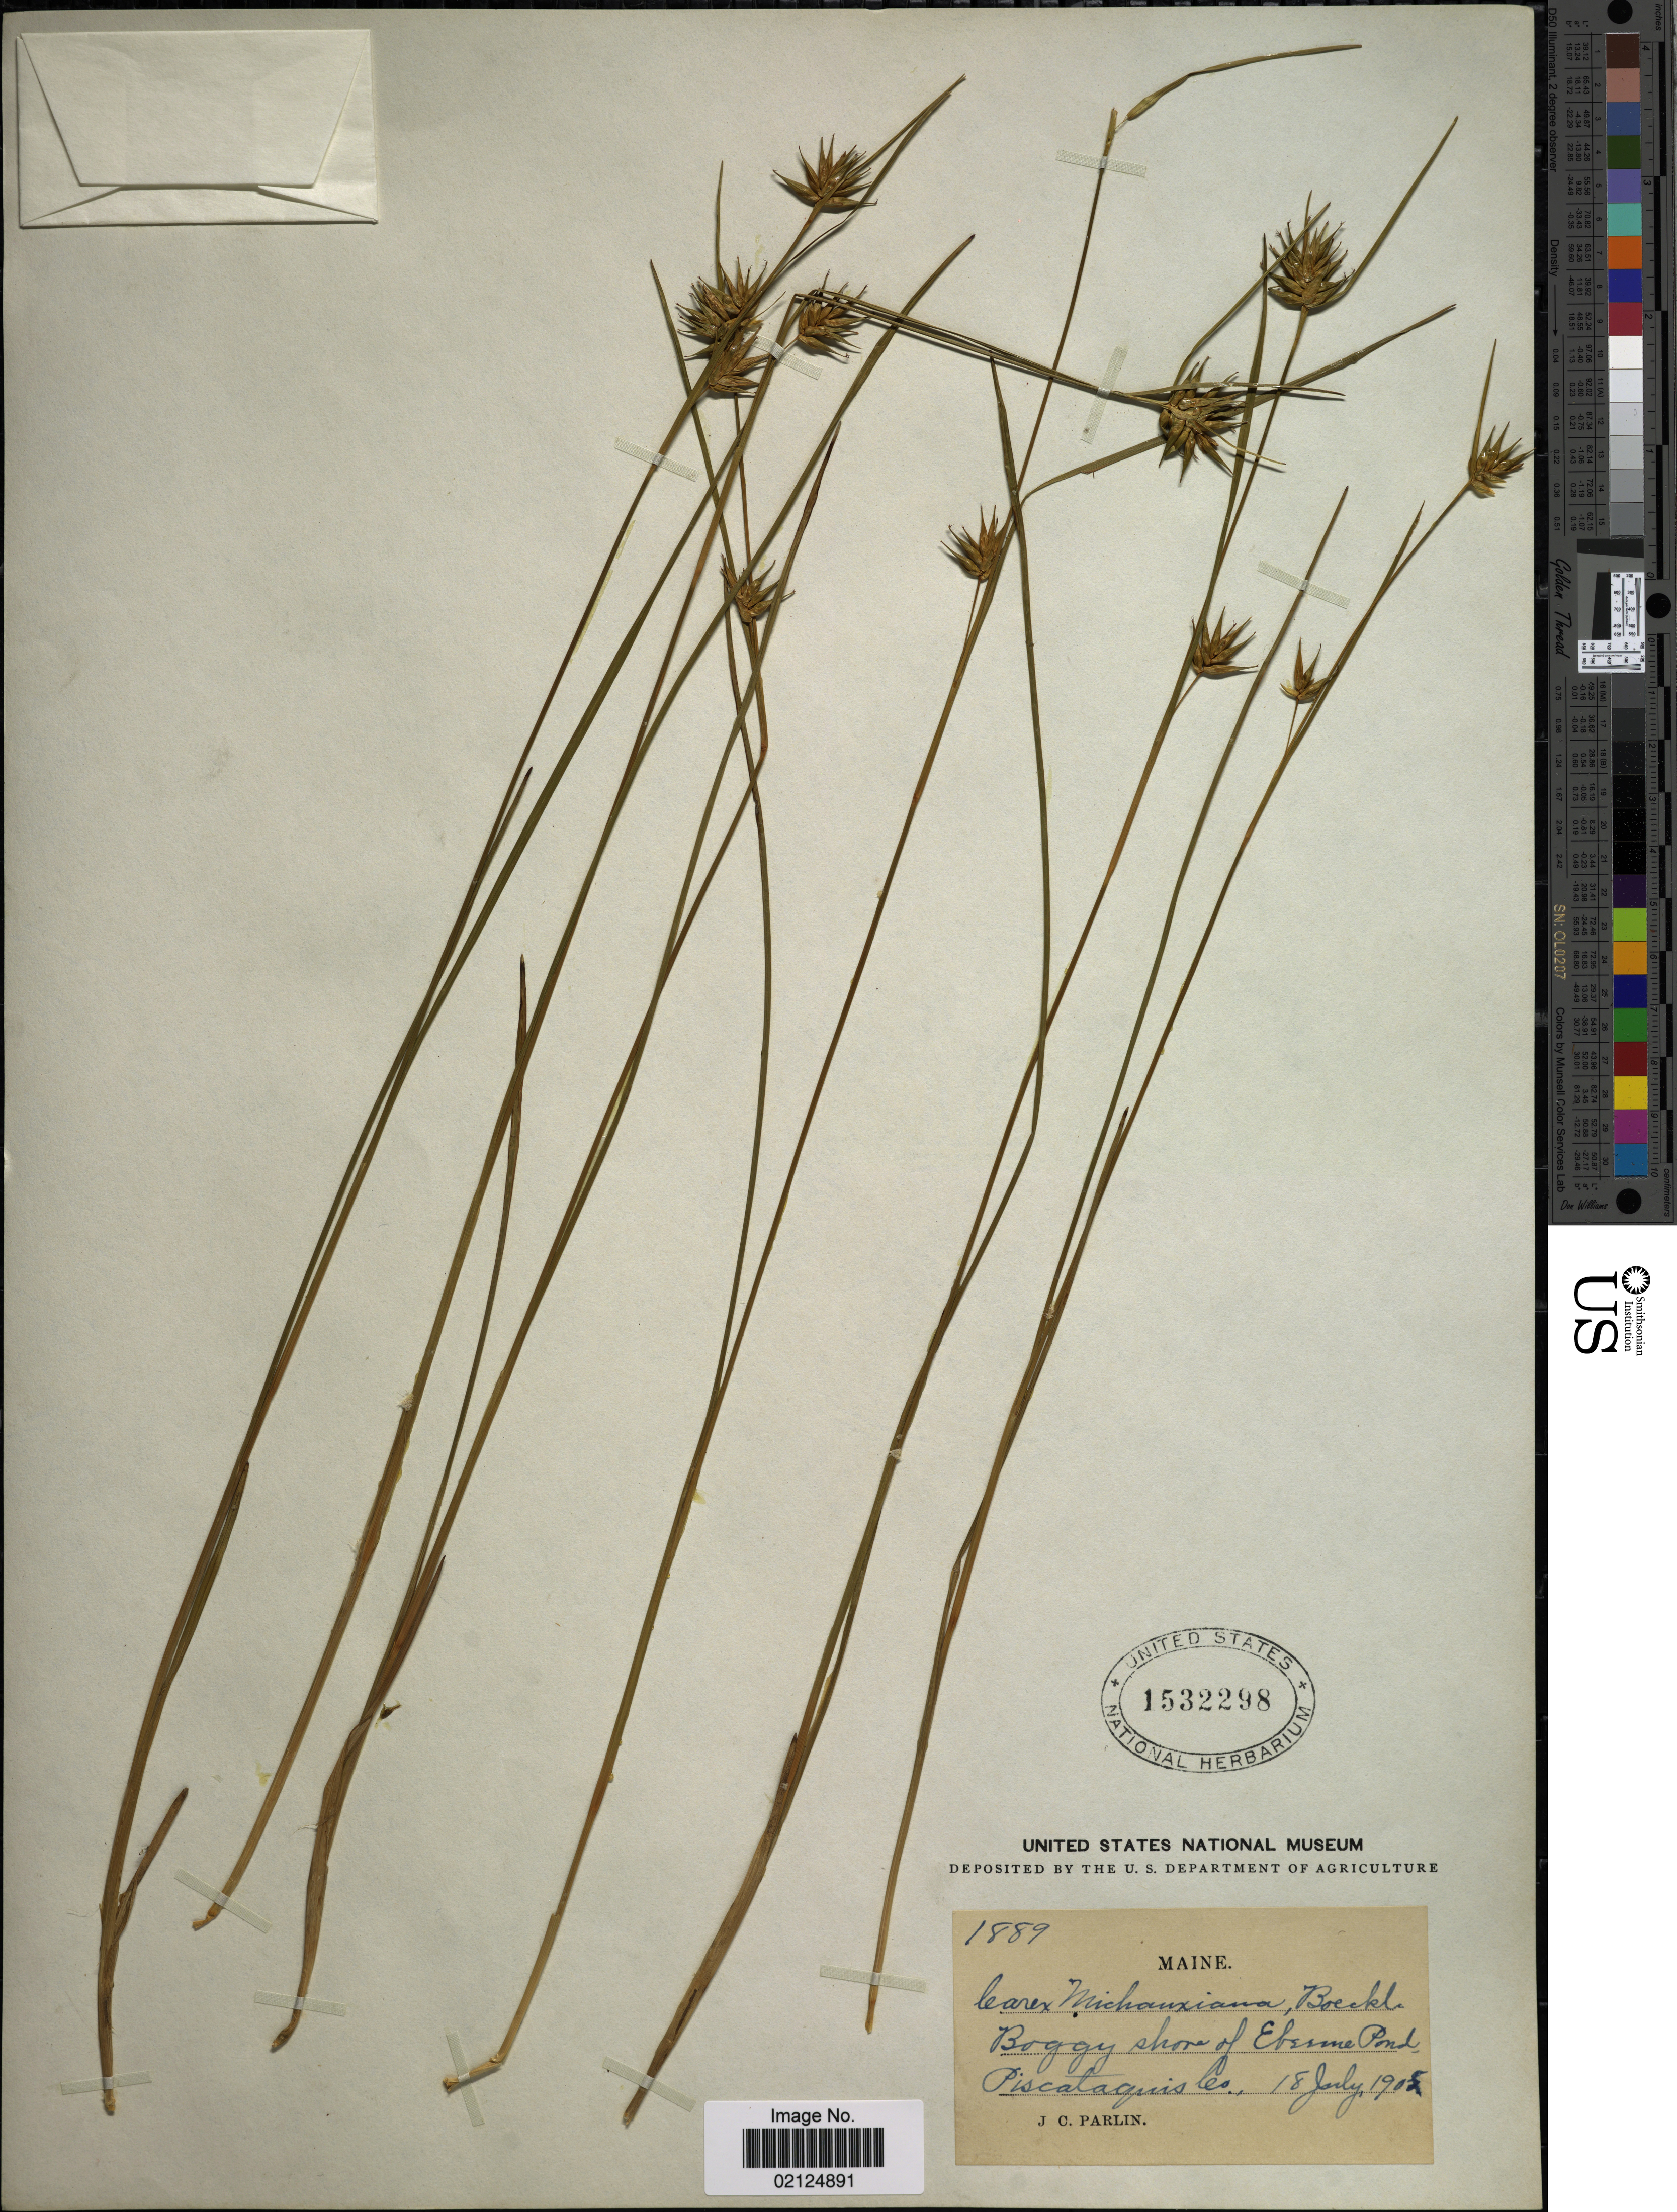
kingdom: Plantae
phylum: Tracheophyta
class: Liliopsida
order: Poales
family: Cyperaceae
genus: Carex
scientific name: Carex michauxiana subsp. michauxiana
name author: Boeckeler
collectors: J. Parlin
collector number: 1889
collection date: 1905-07-18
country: United States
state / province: Maine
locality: Shore of Eberne Pond, Piscataquis Co.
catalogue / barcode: US 1532298